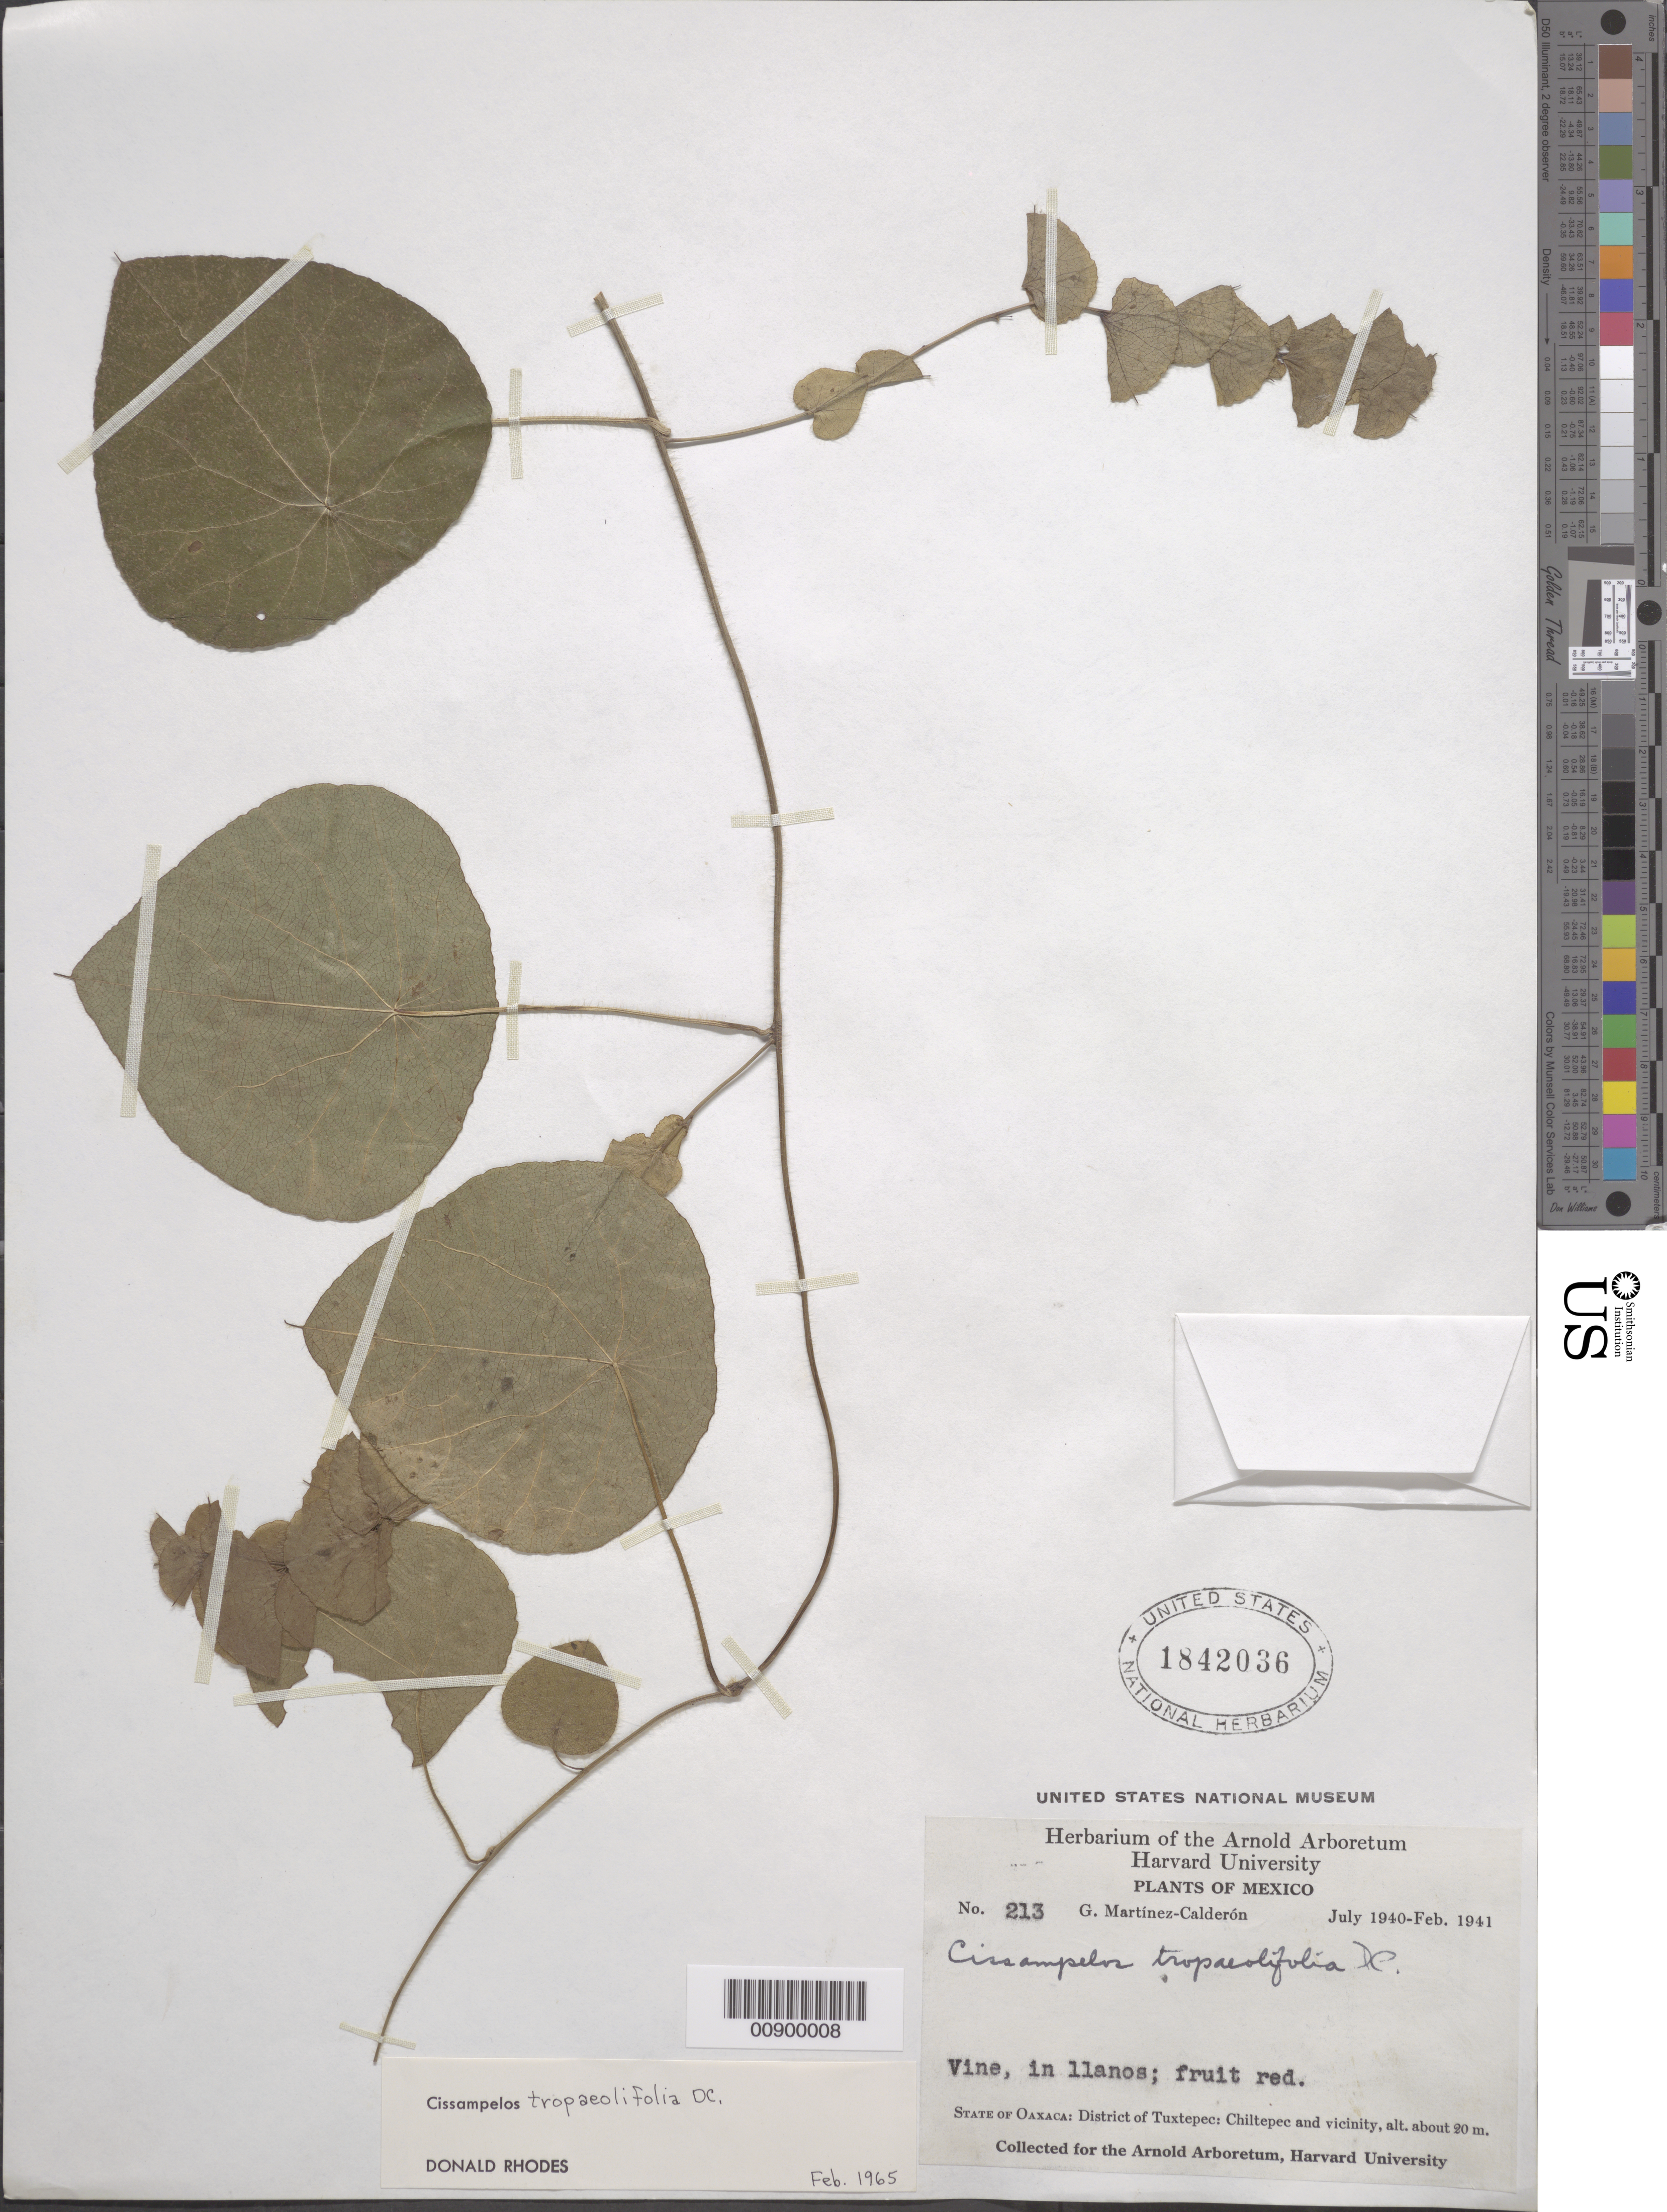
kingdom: Plantae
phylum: Tracheophyta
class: Magnoliopsida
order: Ranunculales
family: Menispermaceae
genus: Cissampelos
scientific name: Cissampelos tropaeolifolia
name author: DC.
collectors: G. Martinez-C.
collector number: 213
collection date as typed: Jul 1940 to -- Feb 1941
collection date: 1940-07/1941-02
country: Mexico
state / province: Oaxaca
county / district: Tuxtepec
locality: State of Oaxaca: District of Tuxtepec: Chiltepec and vicinity.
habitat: In llanos.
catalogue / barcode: US 1842036